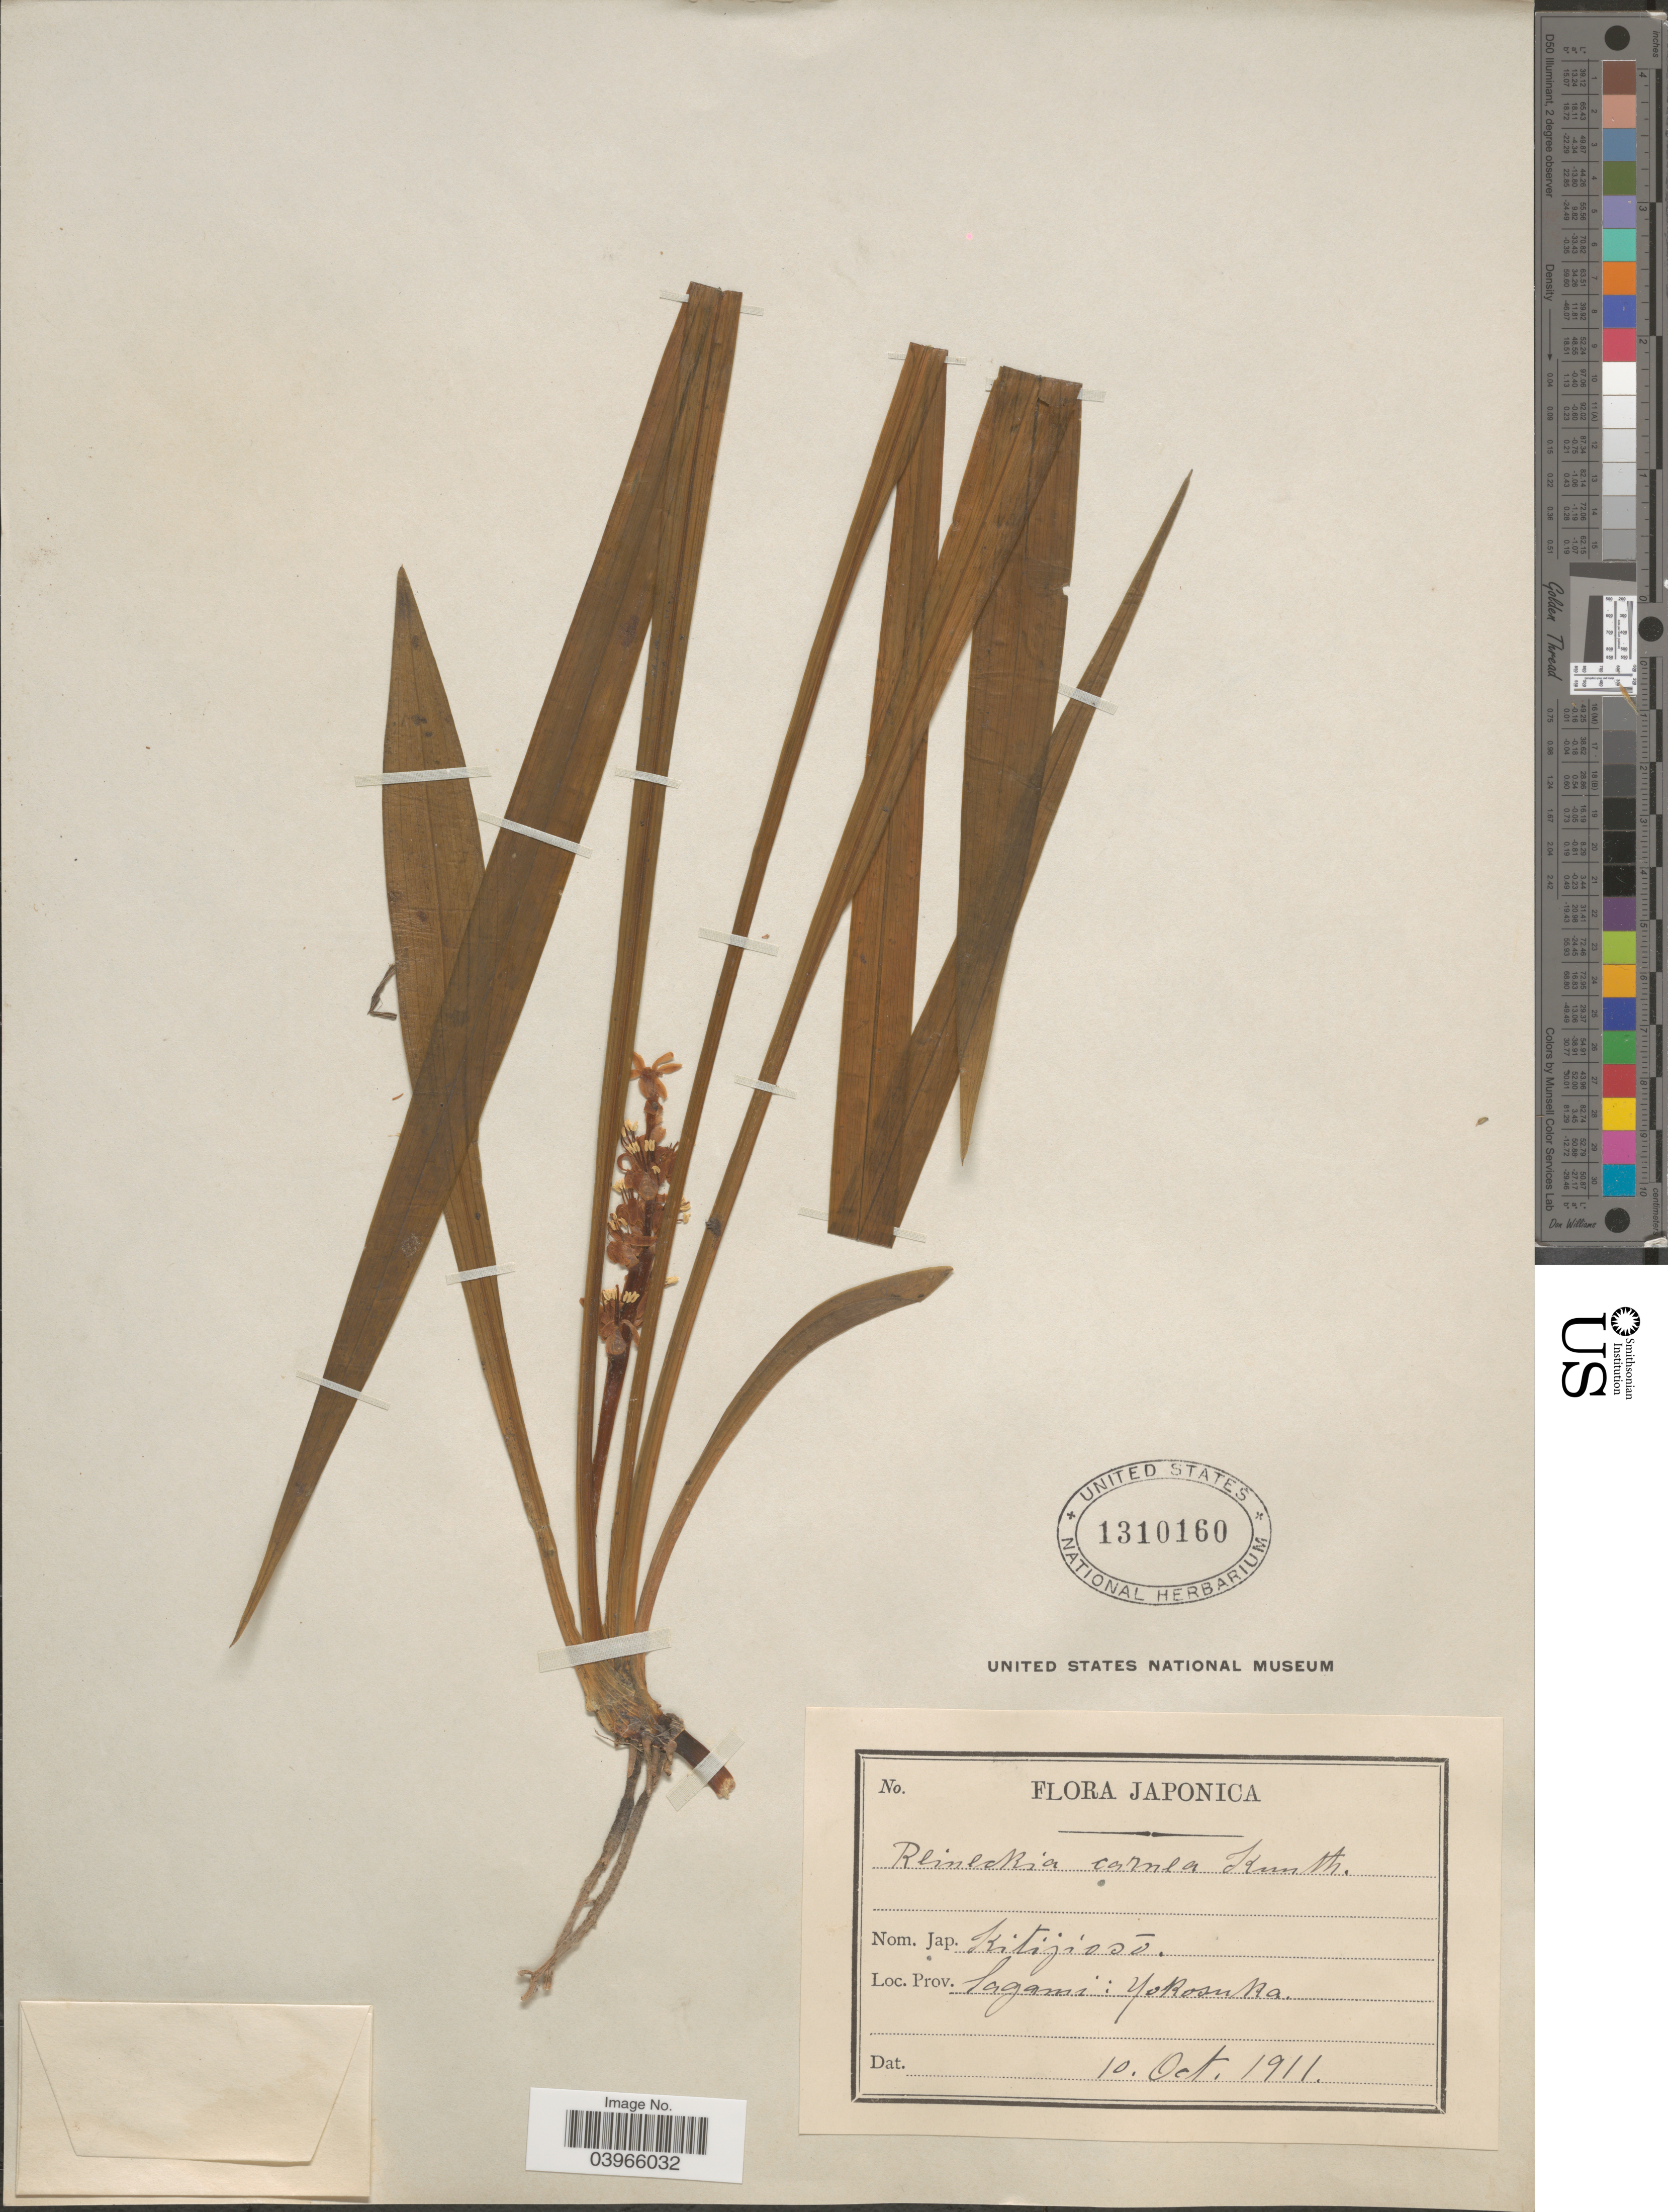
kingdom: Plantae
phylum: Tracheophyta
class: Liliopsida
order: Asparagales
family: Asparagaceae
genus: Reineckea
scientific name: Reineckea carnea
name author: (Andrews) Kunth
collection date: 1911-10-10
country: Japan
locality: Prov. Sagami: Yokosuka.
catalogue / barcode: US 1310160